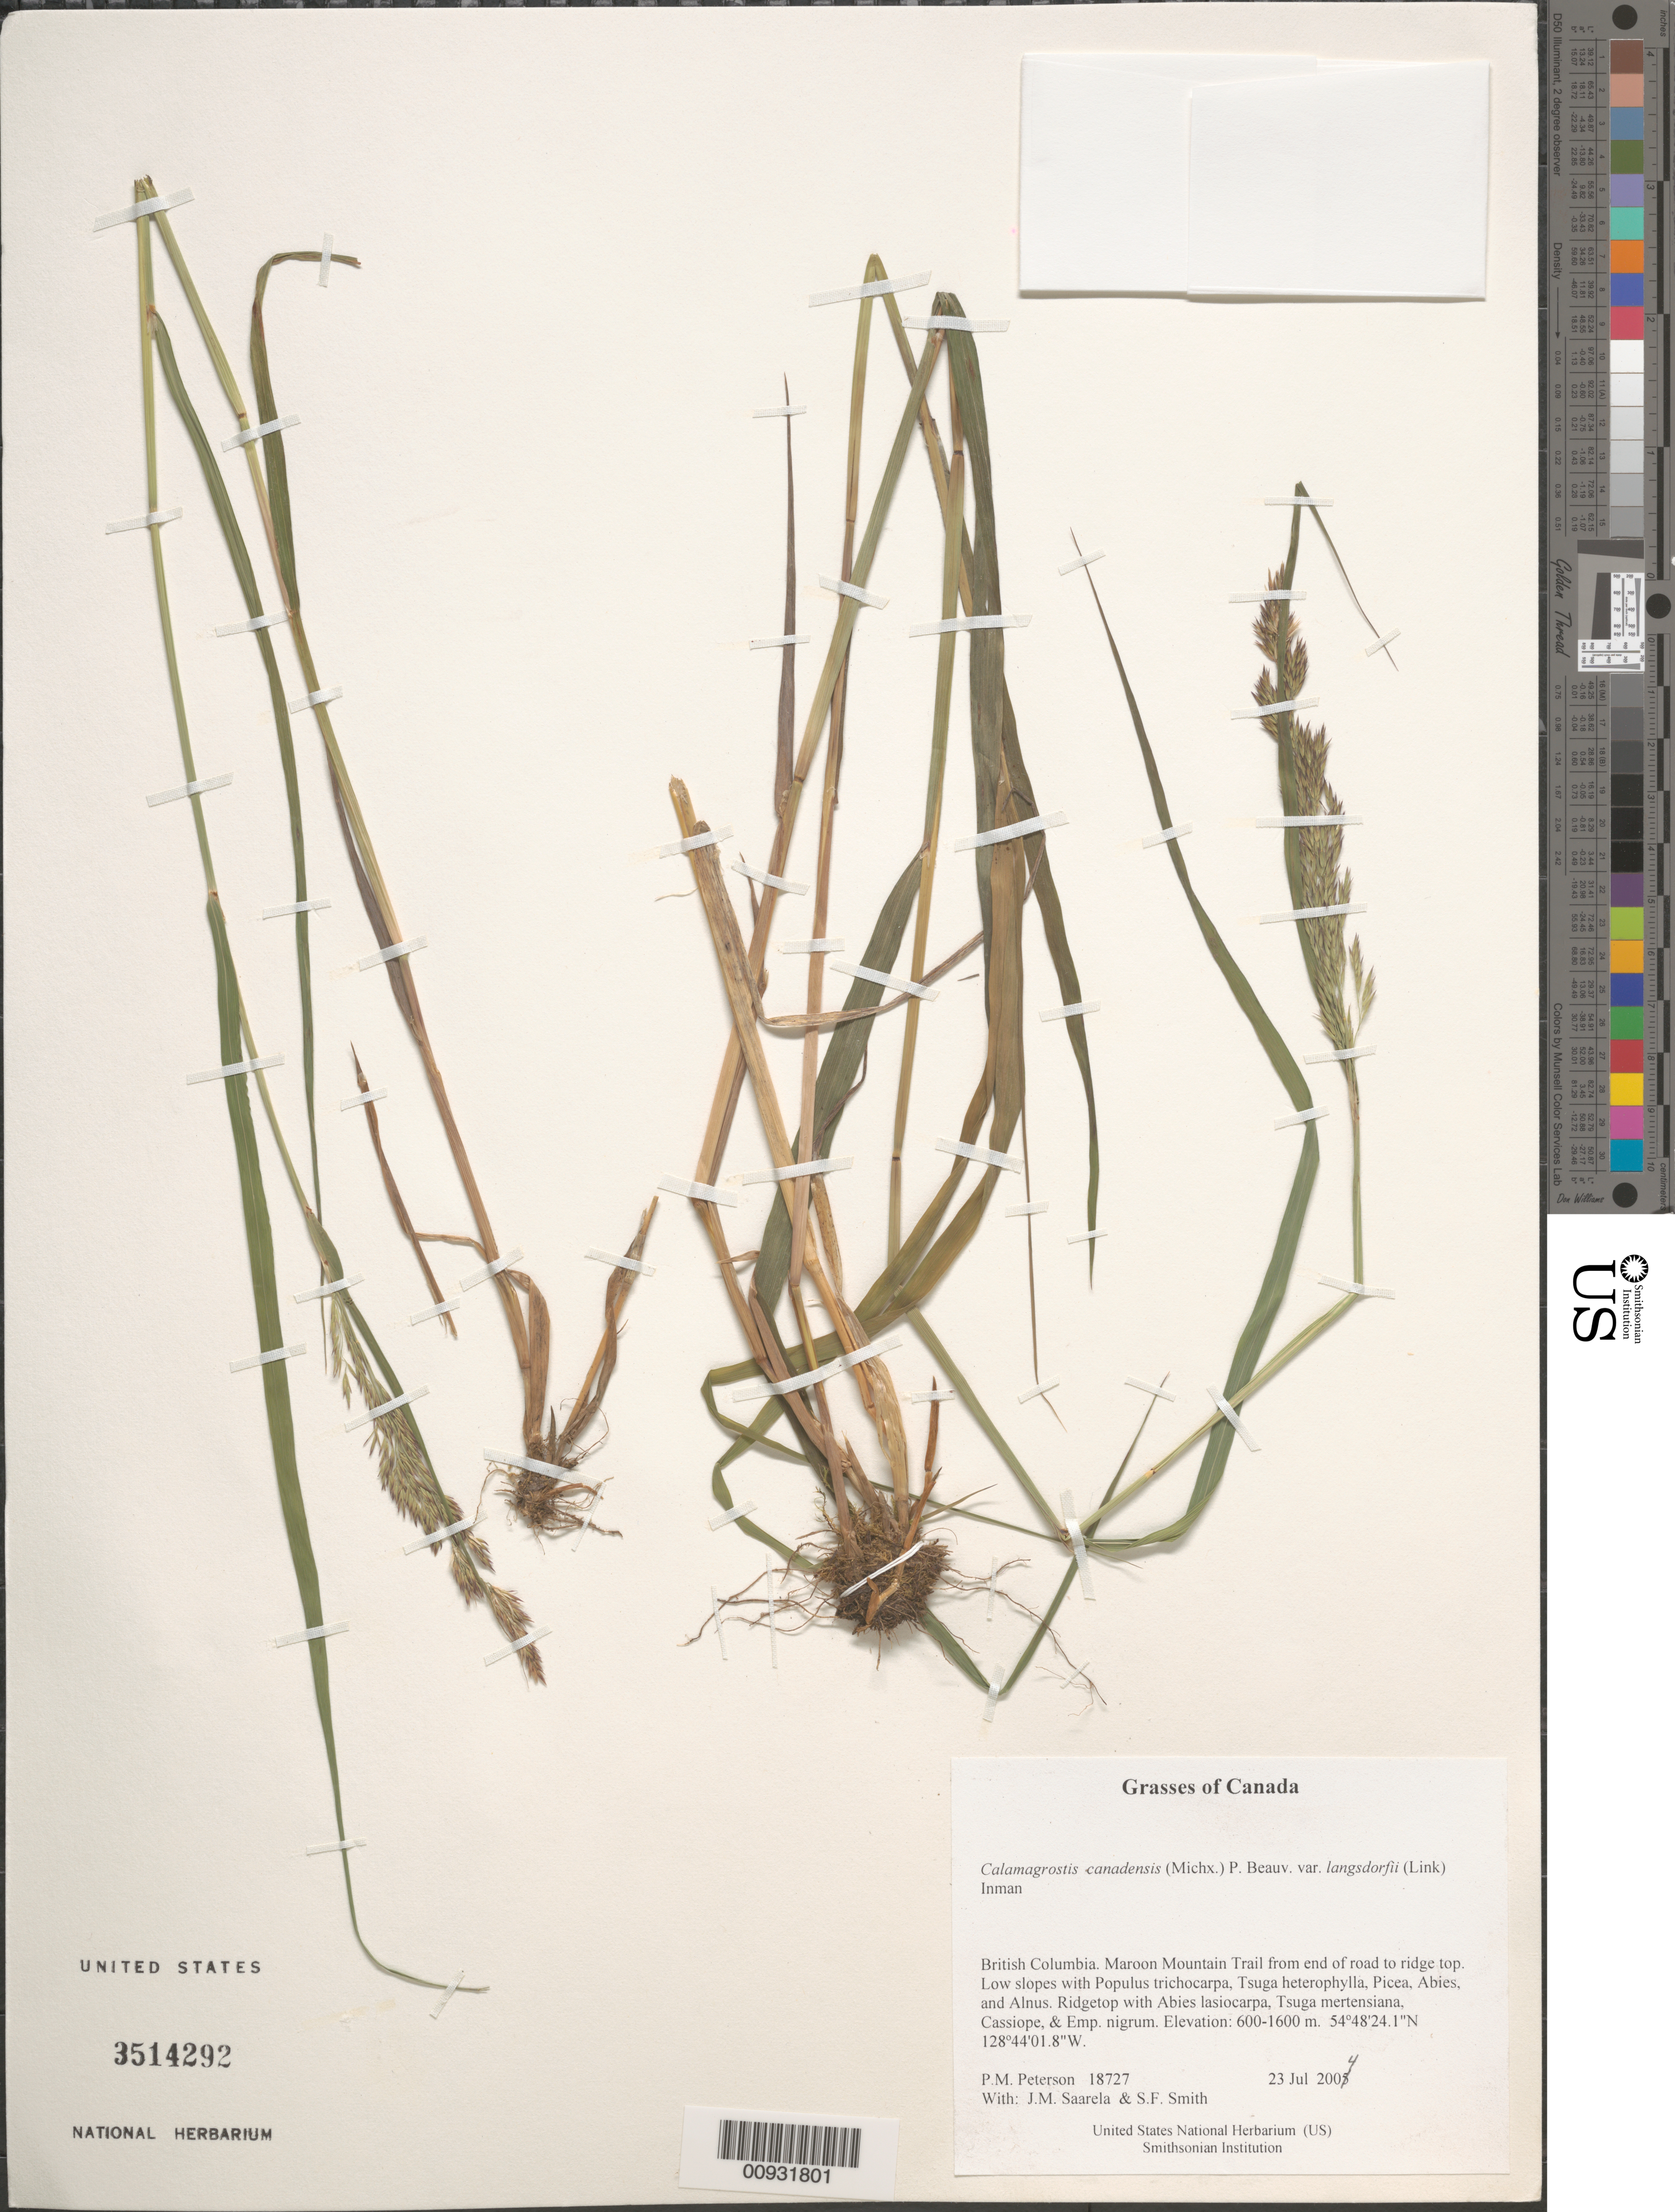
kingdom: Plantae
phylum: Tracheophyta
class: Liliopsida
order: Poales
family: Poaceae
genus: Calamagrostis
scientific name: Calamagrostis canadensis var. langsdorffii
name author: (Link) Inman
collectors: P. M. Peterson, J. Saarela & S.F. Smith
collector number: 18727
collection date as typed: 23 Jul 2004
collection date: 2004-07-23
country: Canada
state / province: British Columbia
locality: Maroon Mountain Trail from end of road to ridge top. Low slopes with Populus trichocarpa, Tsuga heterophylla, Picea, Abies, and Alnus. Ridgetop with Abies lasiocarpa, Tsuga mertensiana, Cassiope, & Emp. nigrum.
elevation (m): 600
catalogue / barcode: US 3514292